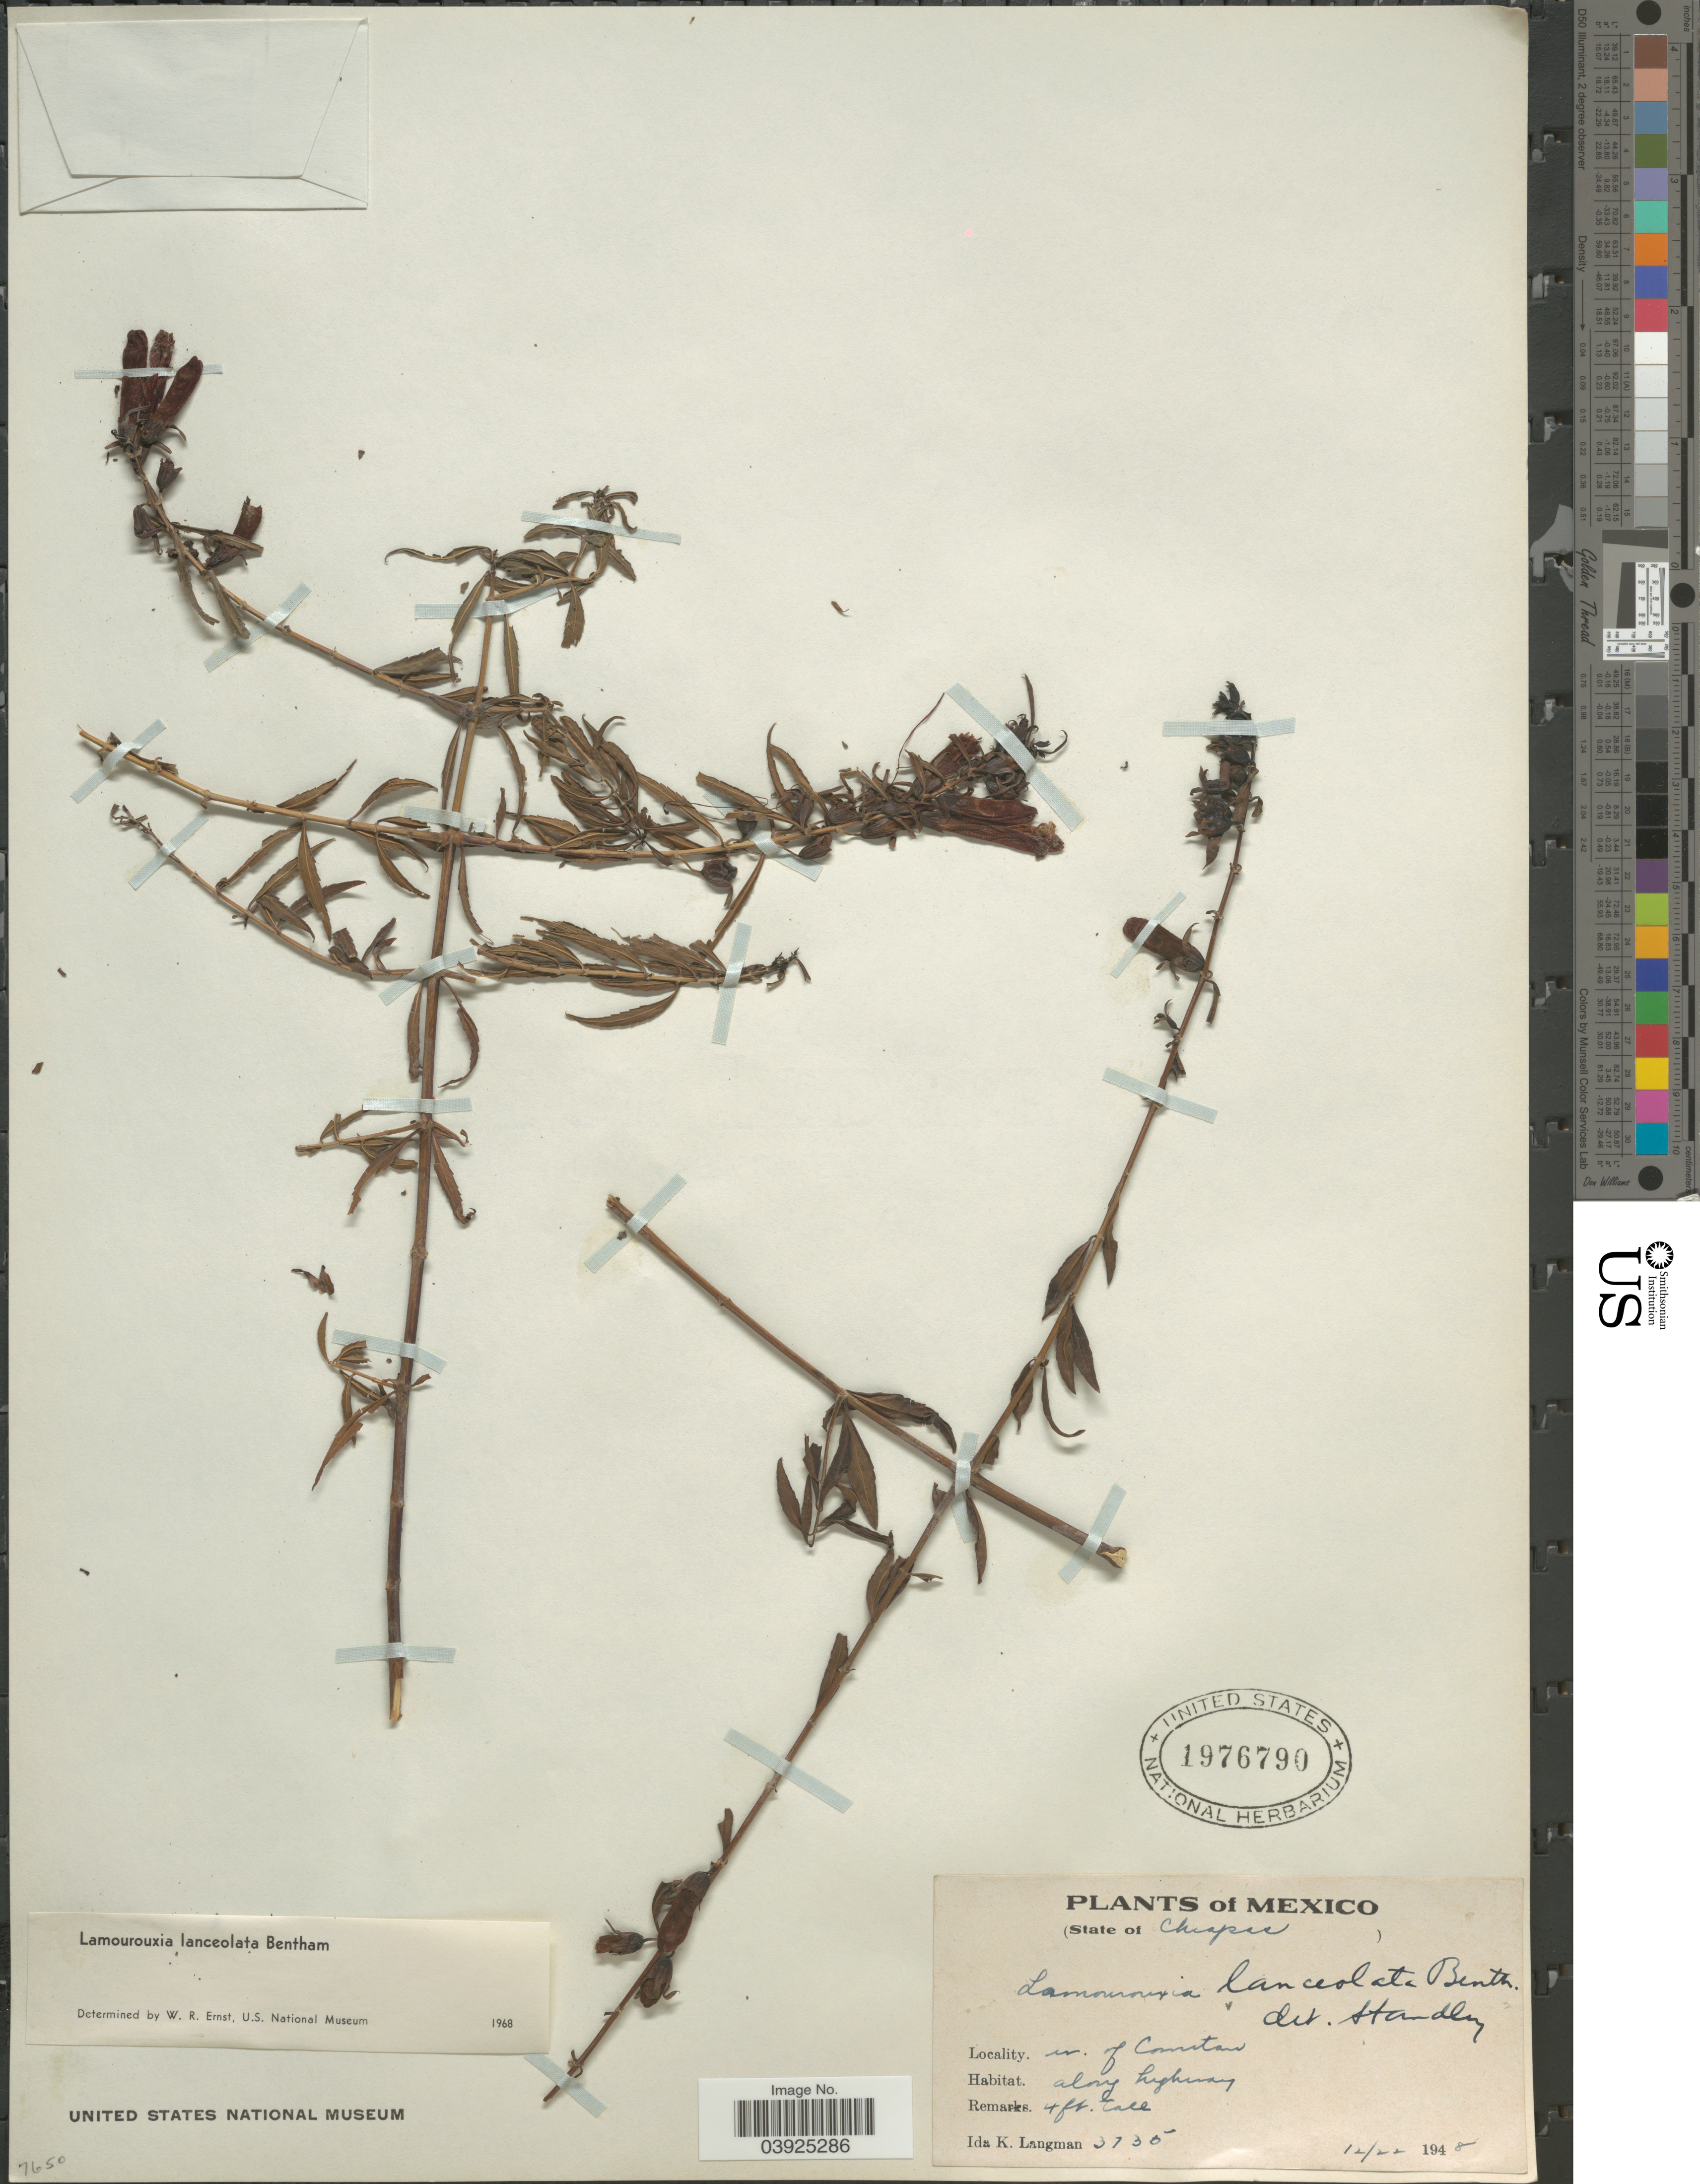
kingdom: Plantae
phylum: Tracheophyta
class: Magnoliopsida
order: Lamiales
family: Orobanchaceae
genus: Lamourouxia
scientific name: Lamourouxia lanceolata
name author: Benth.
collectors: I. K. Langman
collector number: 3735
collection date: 1948-12-22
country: Mexico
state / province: Chiapas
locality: N. of Comitan. Along highway.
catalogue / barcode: US 1976790